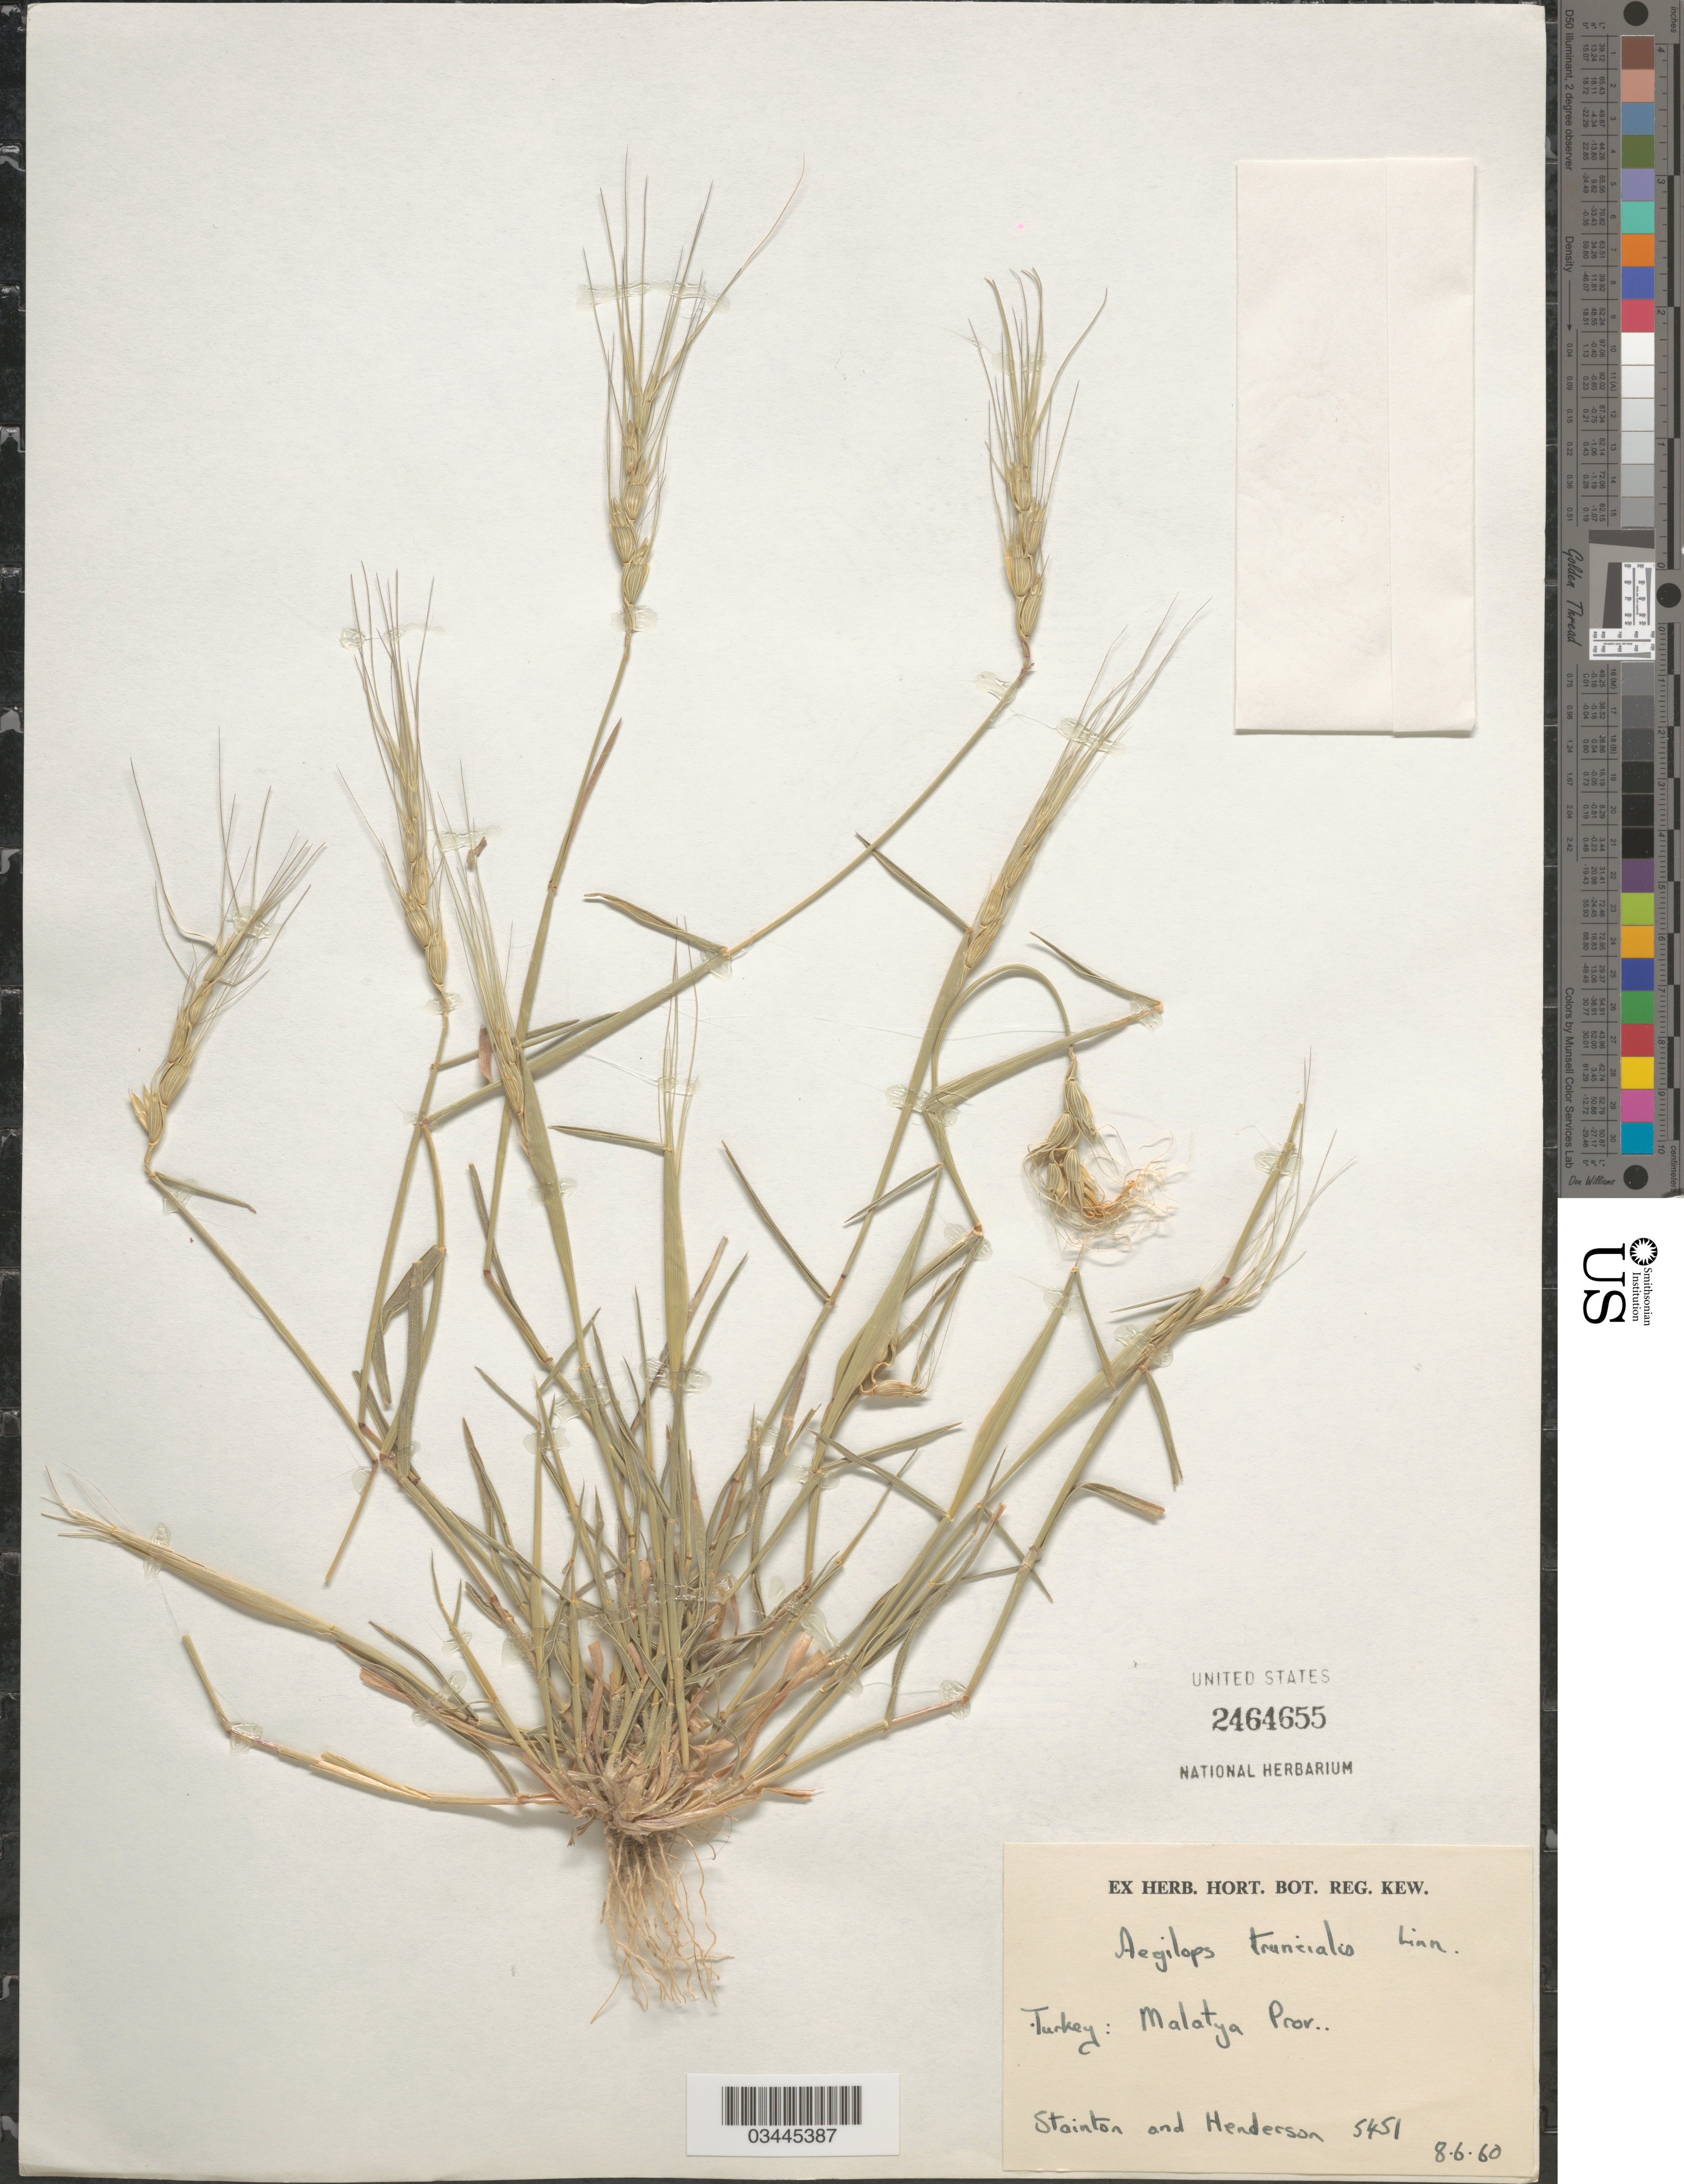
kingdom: Plantae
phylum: Tracheophyta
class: Liliopsida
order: Poales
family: Poaceae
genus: Aegilops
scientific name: Aegilops triuncialis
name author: L.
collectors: -. Stainton & -. Henderson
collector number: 5451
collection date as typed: Transcribed d/m/y: 8/6/60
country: Turkey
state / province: Malatya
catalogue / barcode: US 2464655